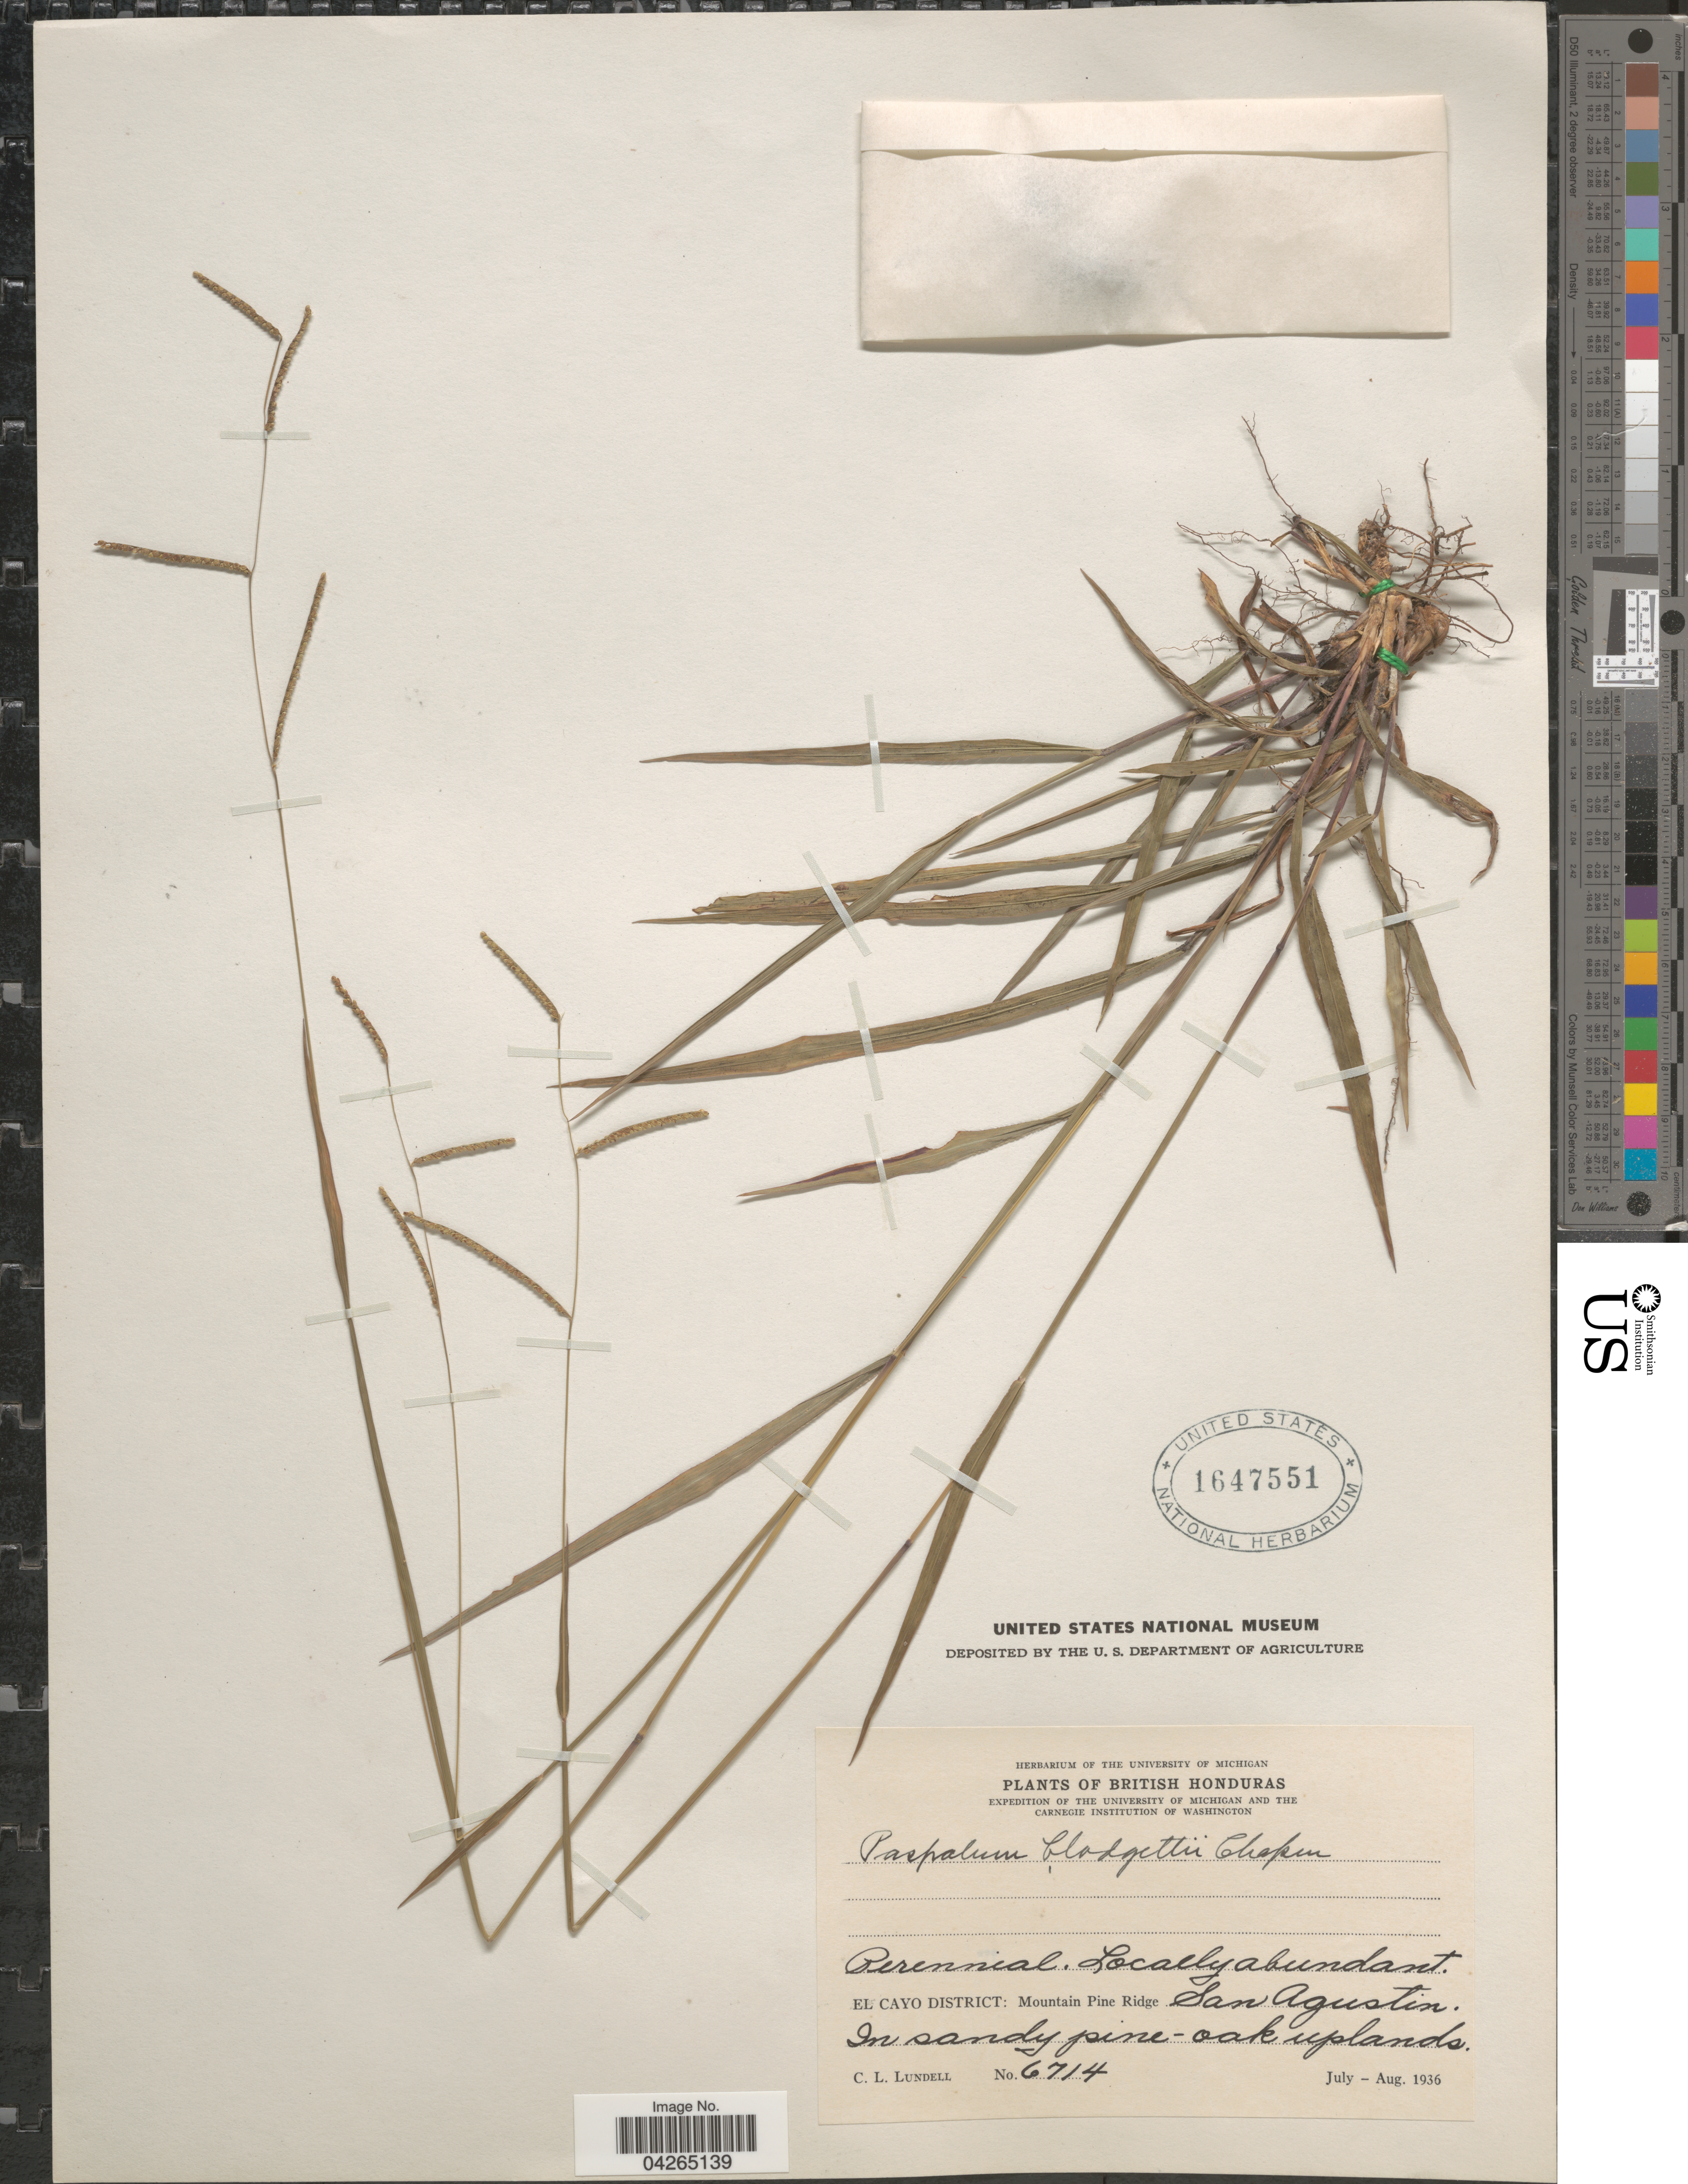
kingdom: Plantae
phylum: Tracheophyta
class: Liliopsida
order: Poales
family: Poaceae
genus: Paspalum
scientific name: Paspalum blodgettii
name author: Chapm.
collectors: C. L. Lundell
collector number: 6714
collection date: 1936-07/1936-08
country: Belize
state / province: Cayo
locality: British Honduras. Expedition of the University of Michigan and the Carnegie Institution of Washington. El Cayo District: Mountain Pine Ridge. San Agustin.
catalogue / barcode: US 1647551